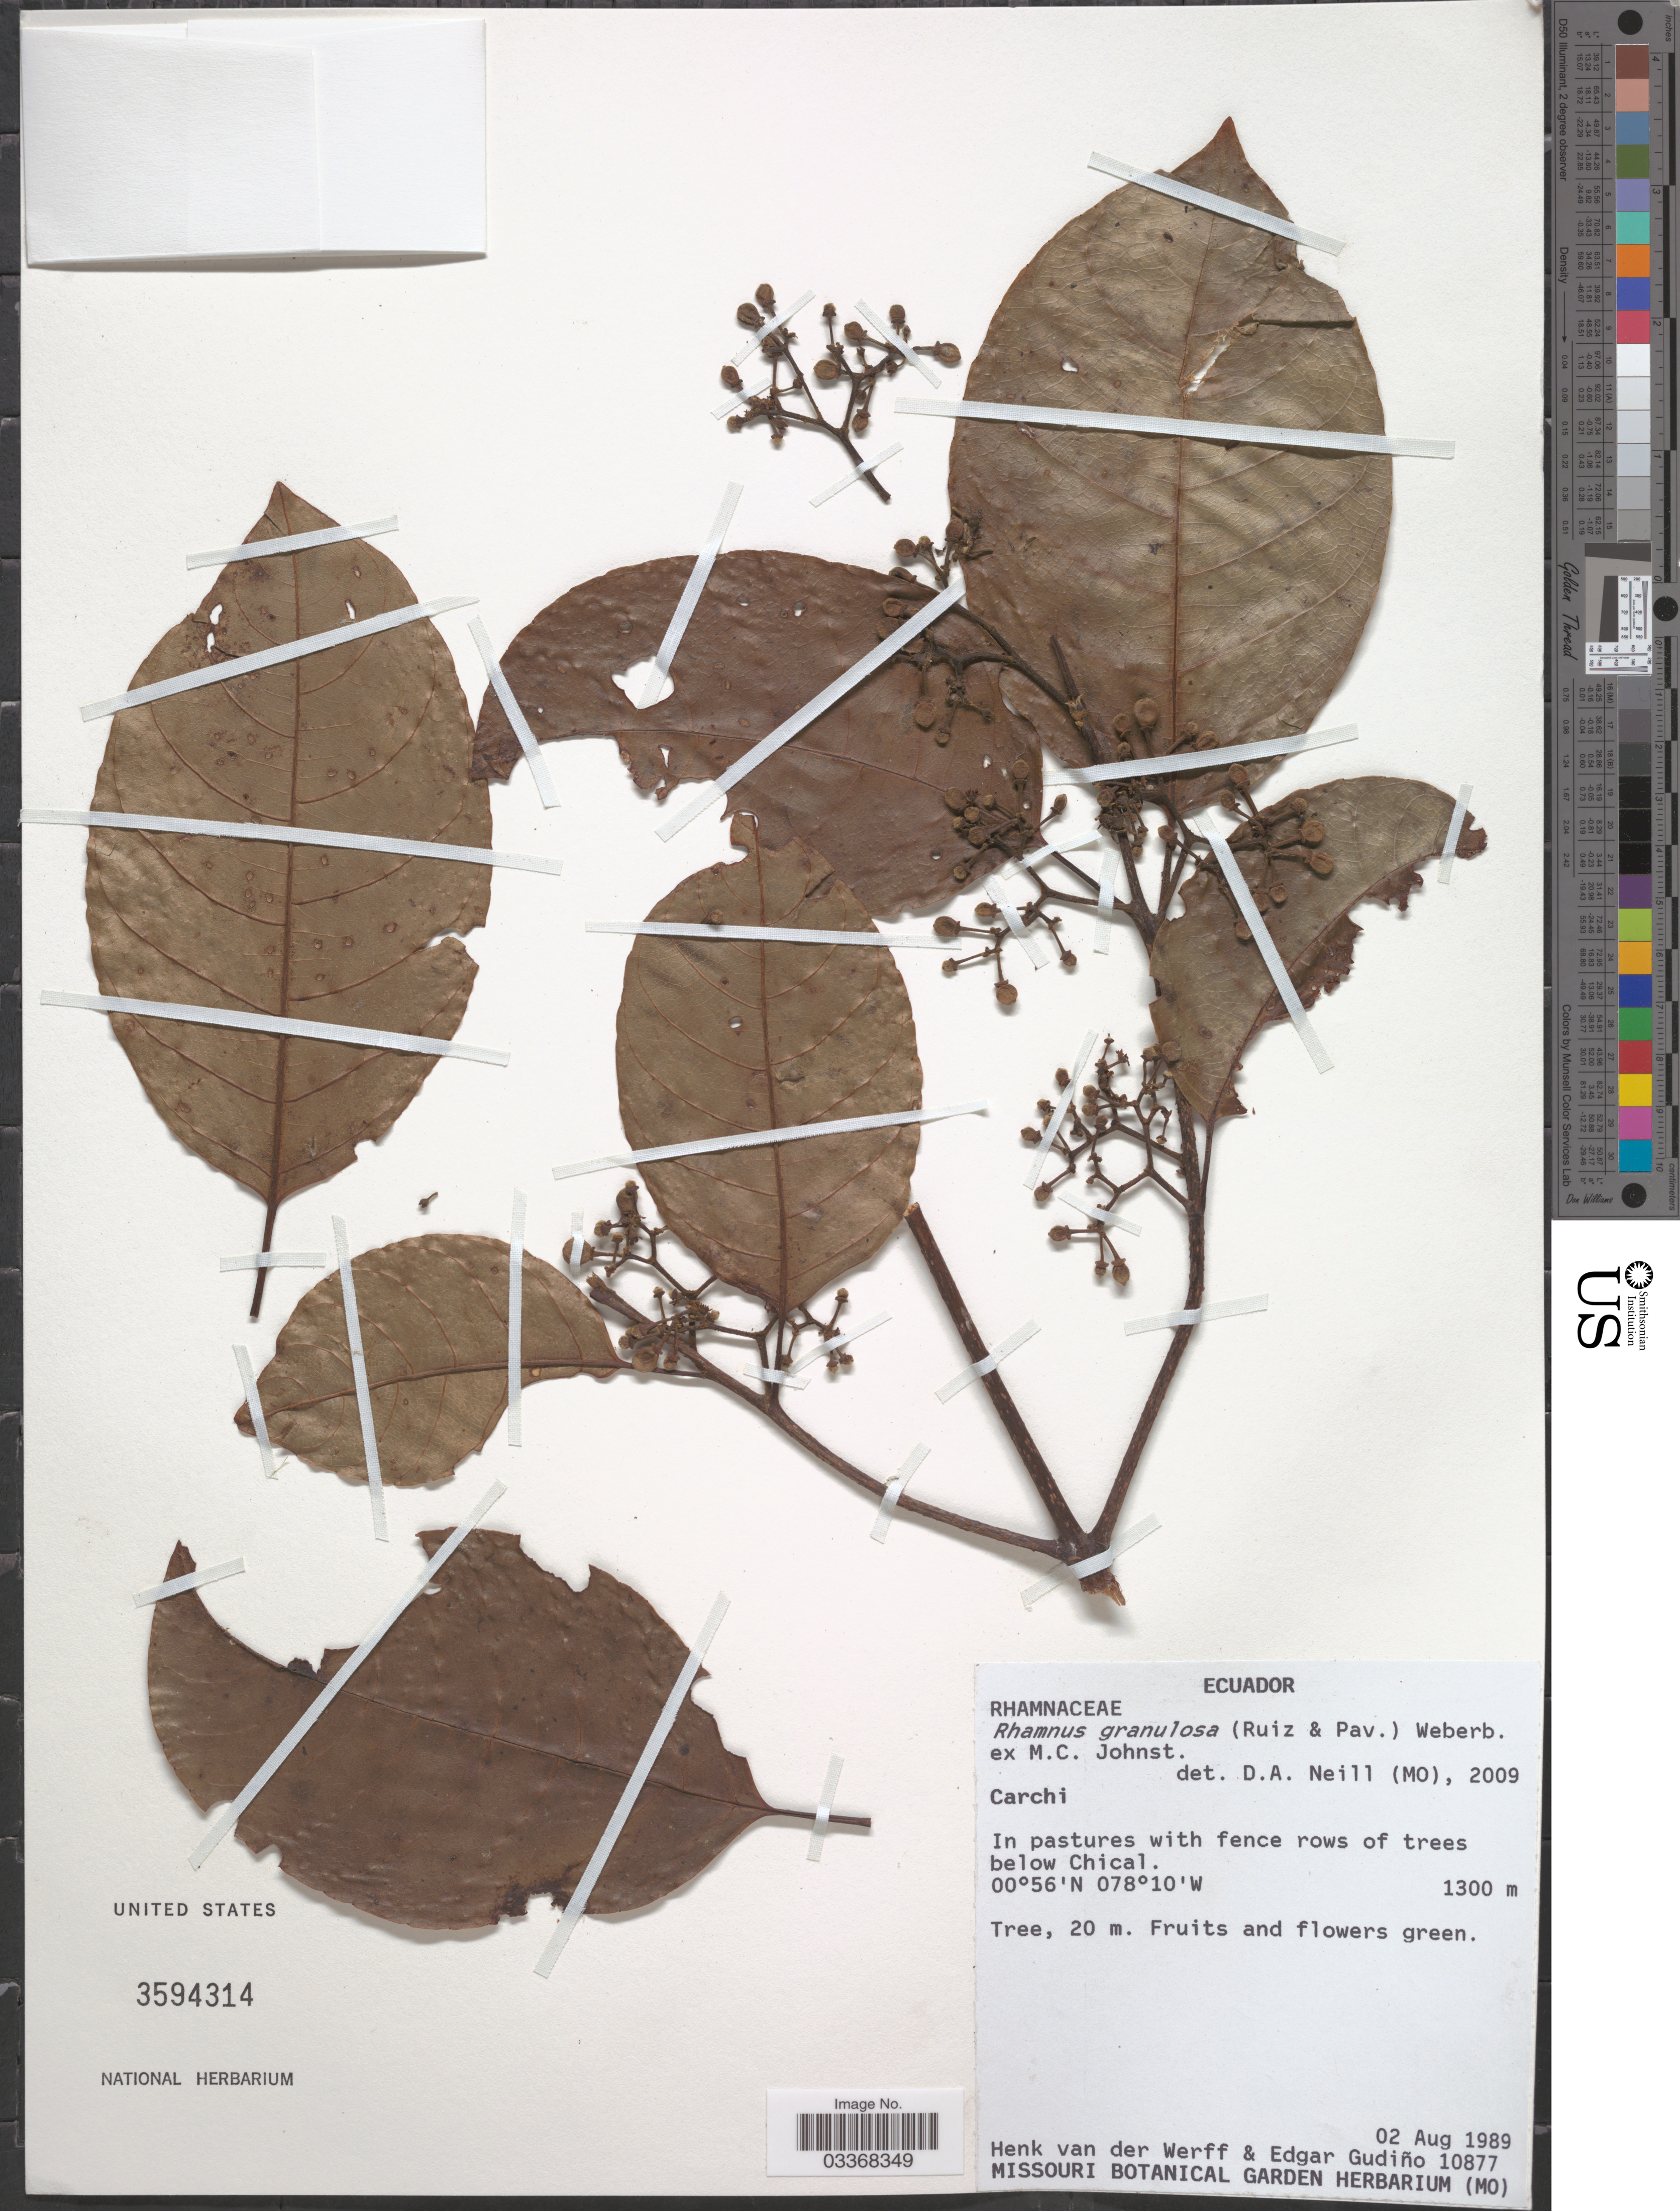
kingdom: Plantae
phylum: Tracheophyta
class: Magnoliopsida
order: Rosales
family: Rhamnaceae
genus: Frangula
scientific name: Frangula granulosa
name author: (Ruiz & Pav.) Grubov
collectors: H. van der Werff & E. Gudiño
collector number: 10877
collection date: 1989-08-02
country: Ecuador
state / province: Carchi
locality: In pastures with fence rows of trees below Chical.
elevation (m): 1300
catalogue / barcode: US 3594314